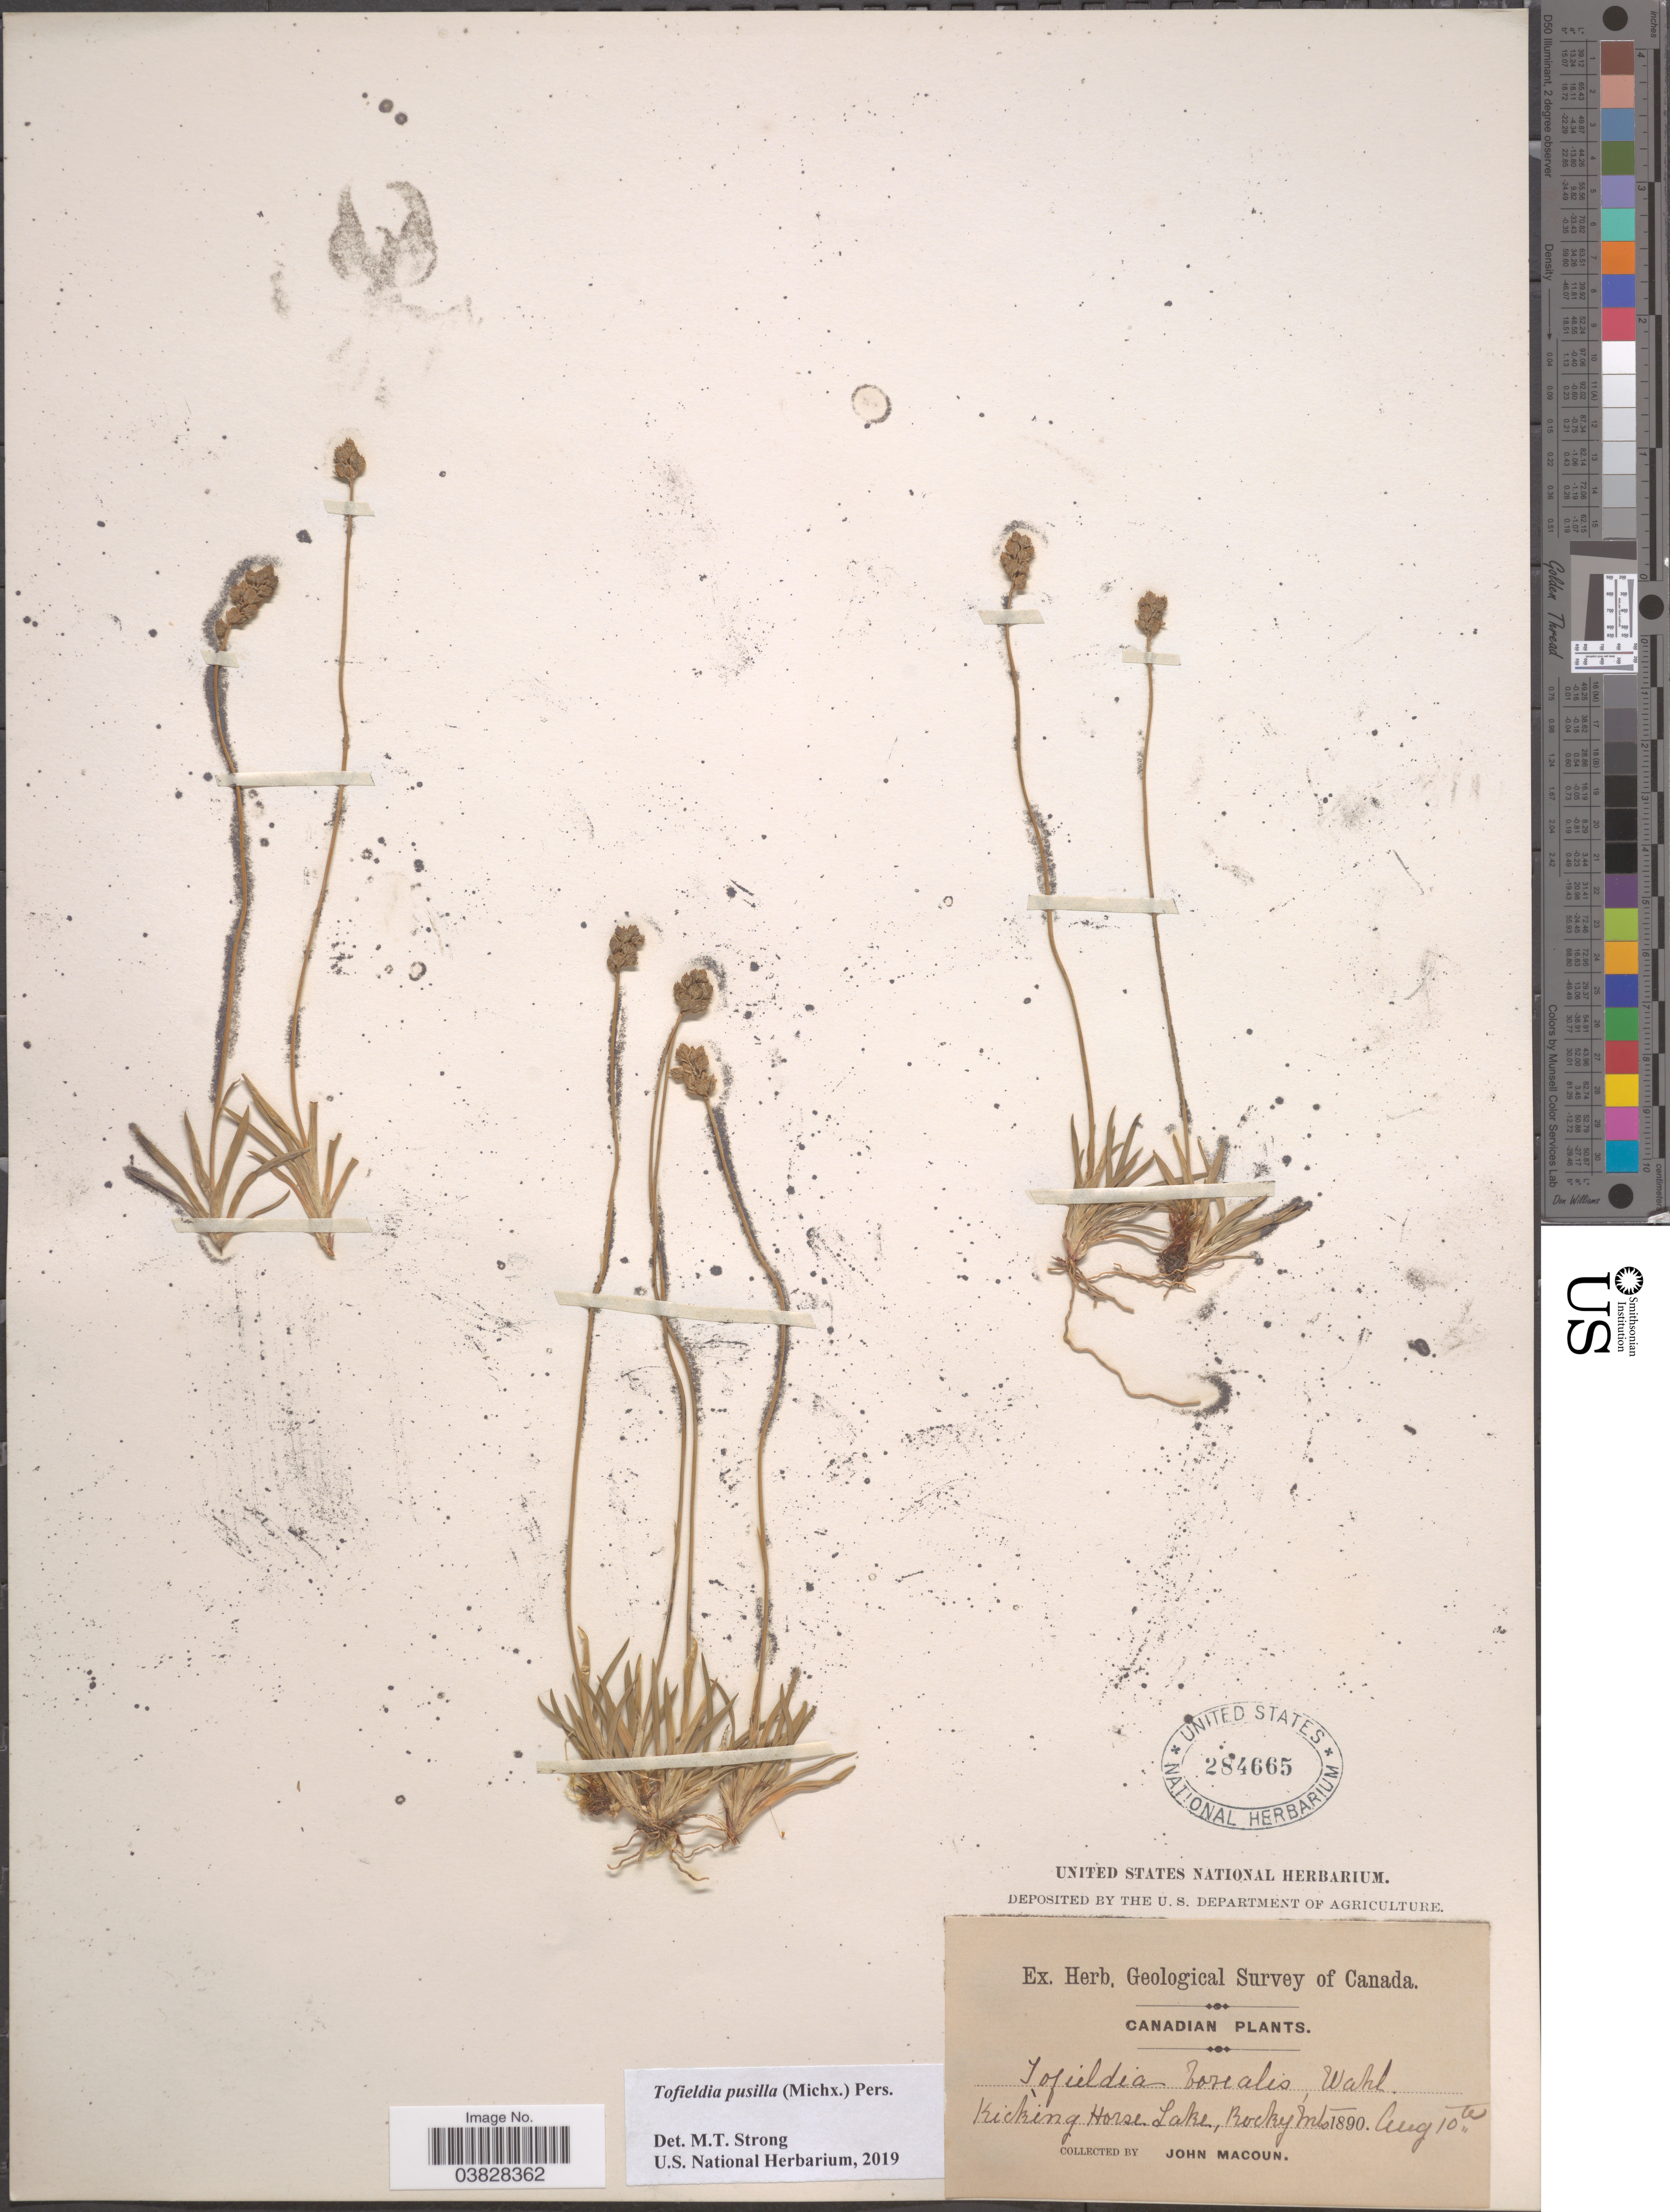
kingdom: Plantae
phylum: Tracheophyta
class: Liliopsida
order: Alismatales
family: Tofieldiaceae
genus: Tofieldia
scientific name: Tofieldia pusilla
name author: (Michx.) Pers.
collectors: J. Macoun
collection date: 1890-08-10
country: Canada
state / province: British Columbia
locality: Canadian. Kicking Horse Lake, Rocky Mts.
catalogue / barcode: US 284665